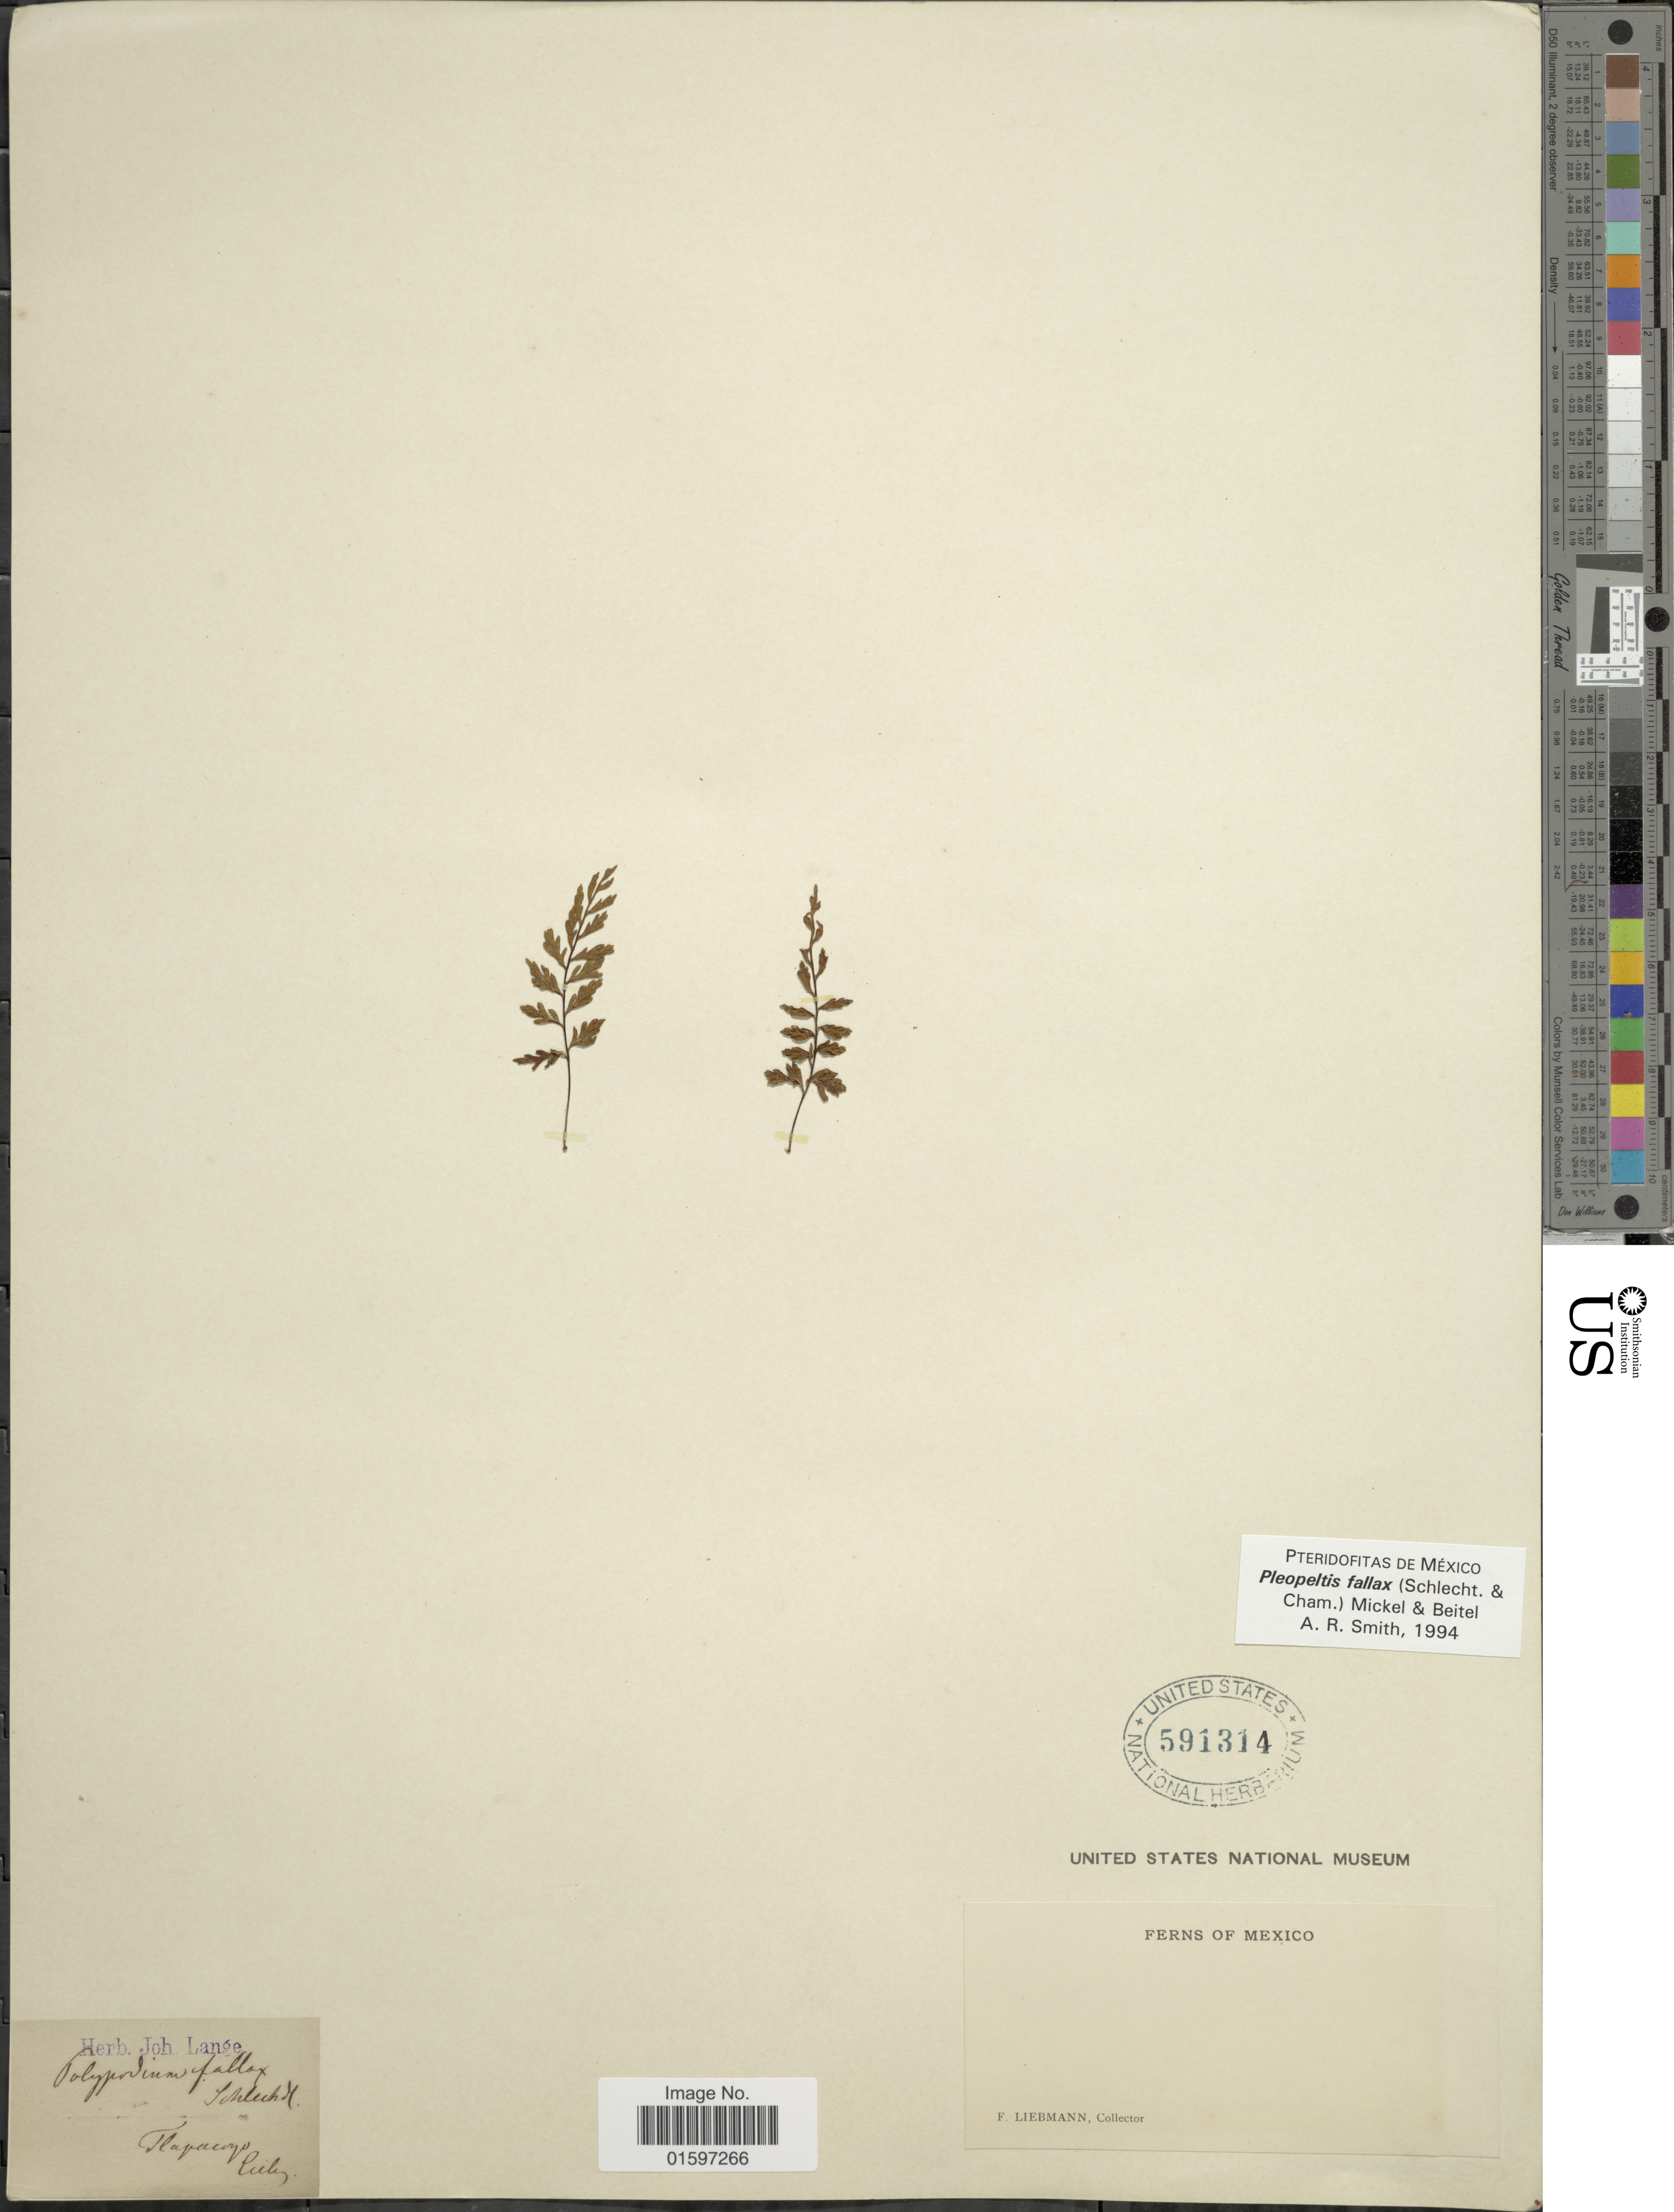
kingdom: Plantae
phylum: Tracheophyta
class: Polypodiopsida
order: Polypodiales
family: Polypodiaceae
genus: Pleopeltis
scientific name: Pleopeltis fallax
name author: (Schltdl. & Cham.) Mickel & Beitel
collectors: F. Liebmann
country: Mexico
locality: Tlapacayo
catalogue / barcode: US 591314